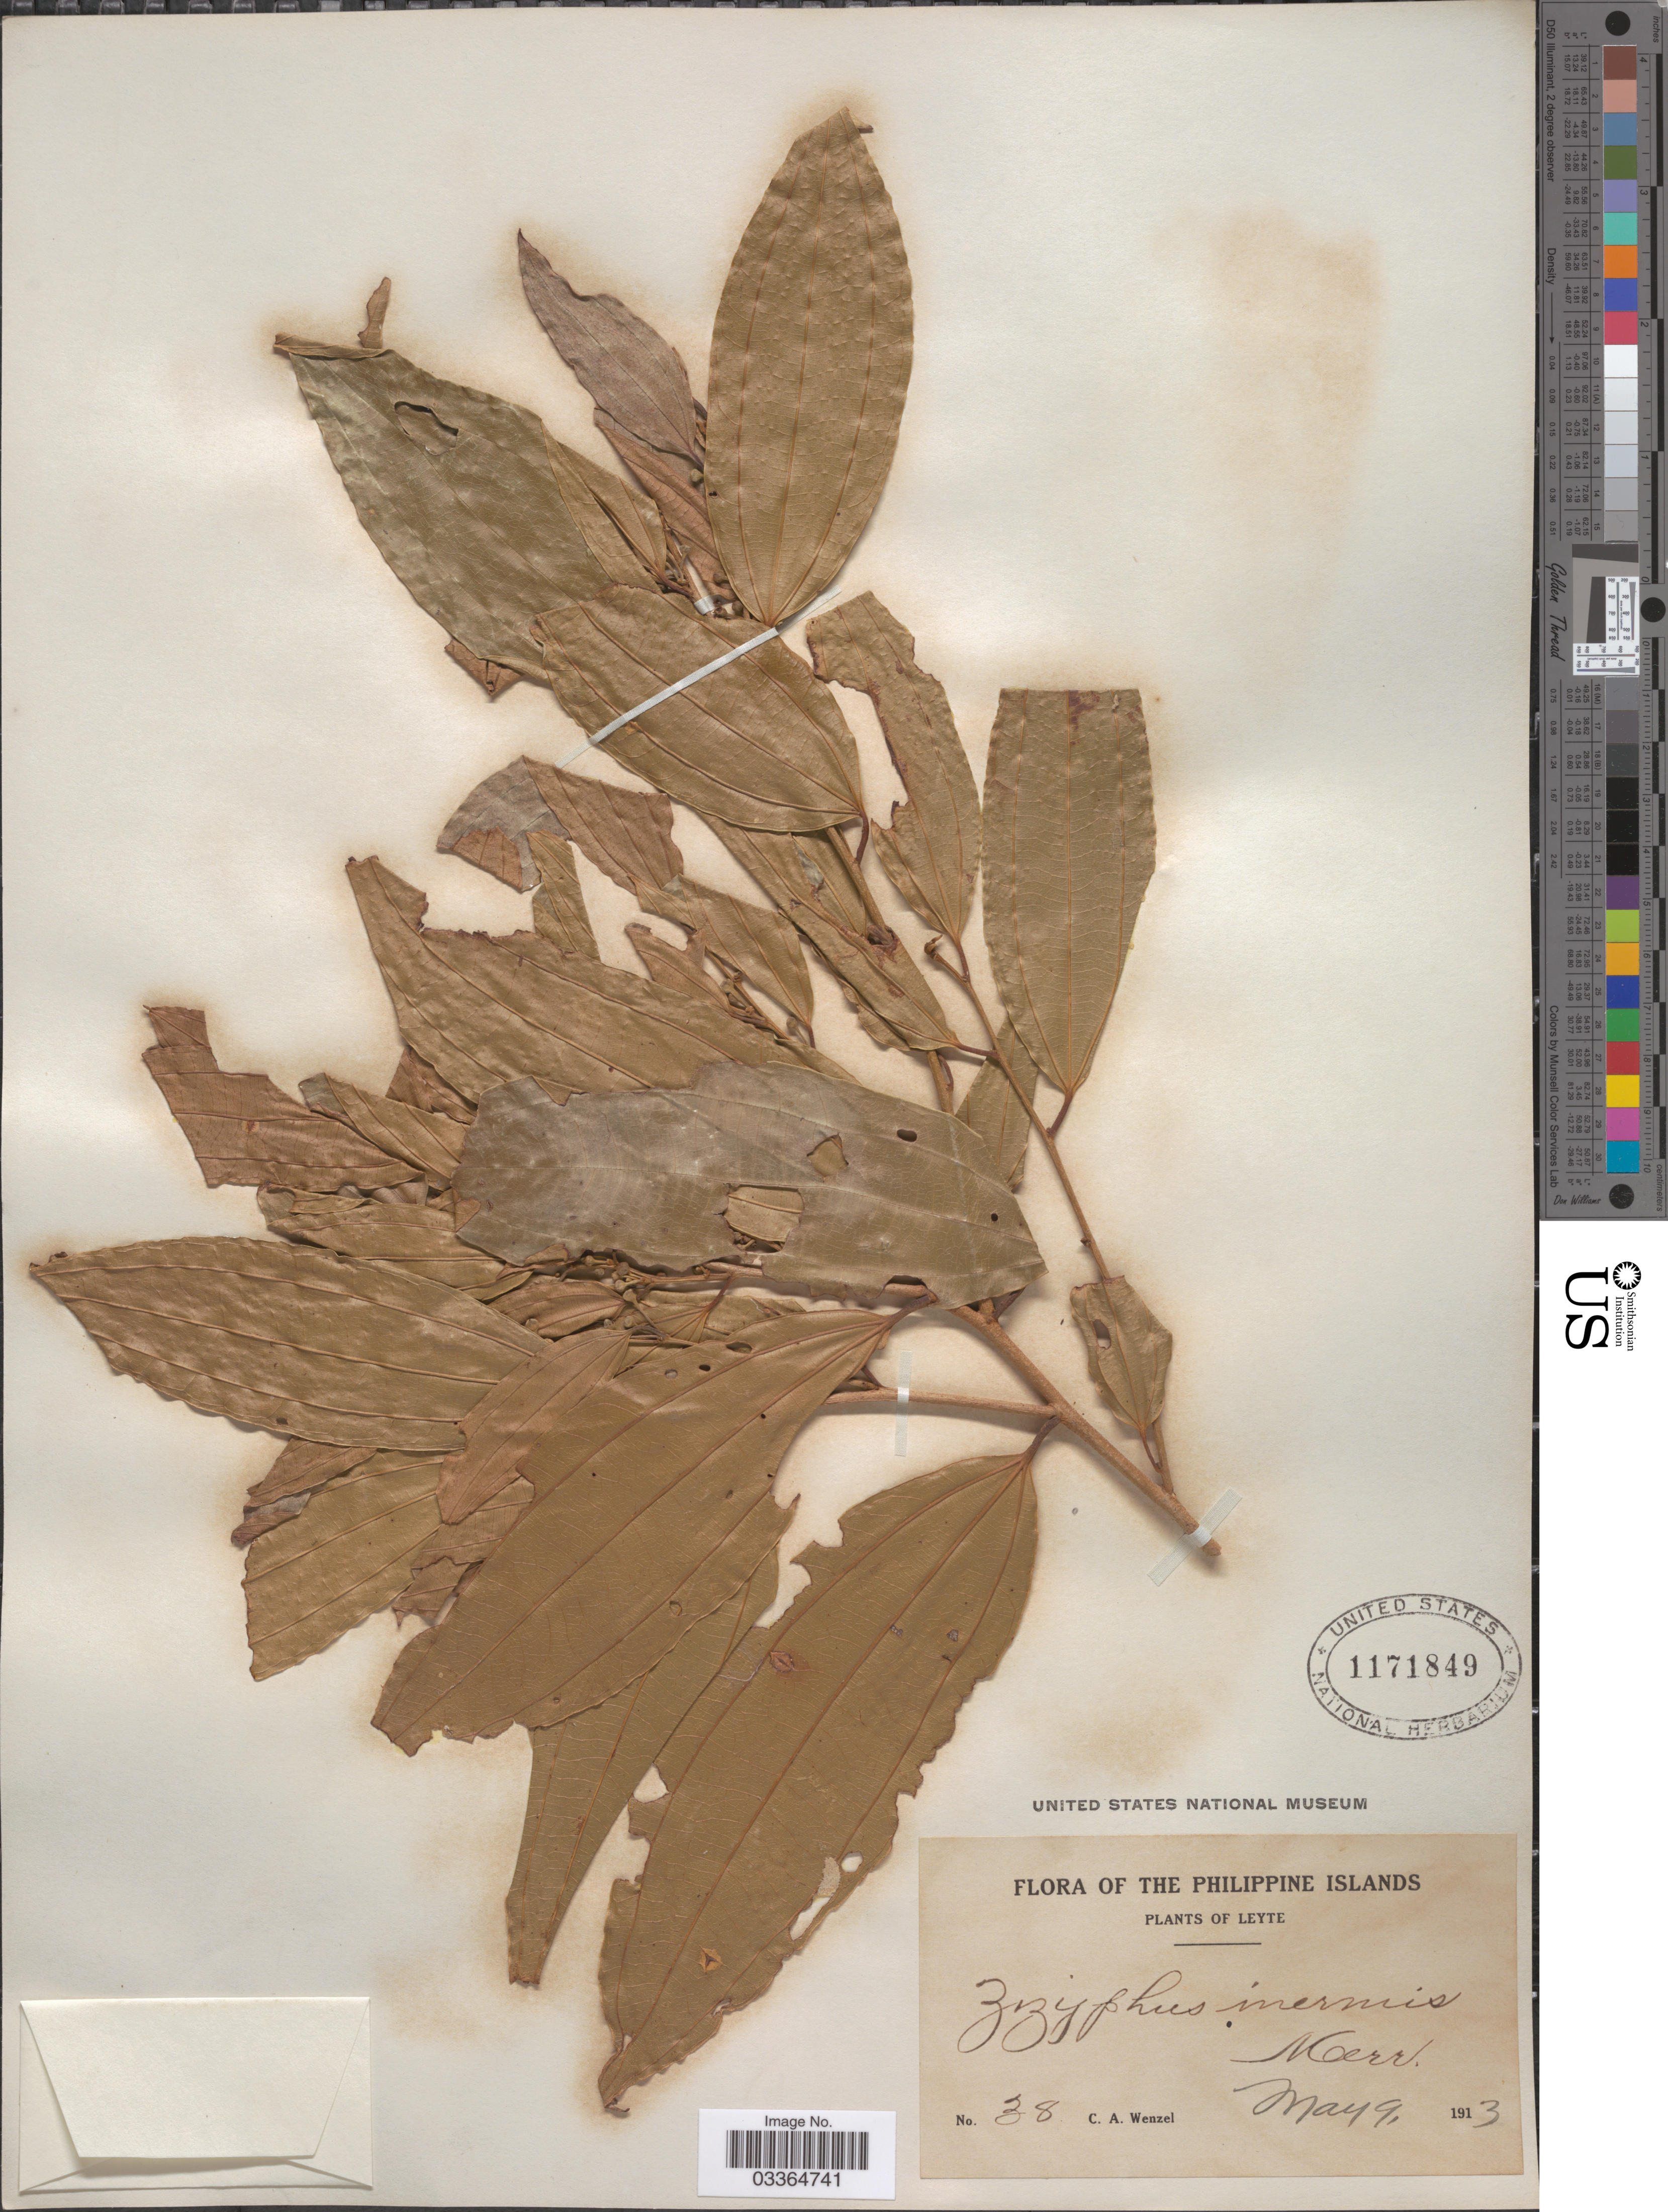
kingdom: Plantae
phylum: Tracheophyta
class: Magnoliopsida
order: Rosales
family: Rhamnaceae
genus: Ziziphus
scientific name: Ziziphus inermis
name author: Merr.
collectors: C. Wenzel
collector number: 38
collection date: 1913-05-09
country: Philippines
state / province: Eastern Visayas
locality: The Philippine Islands. Leyte.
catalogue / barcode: US 1171849